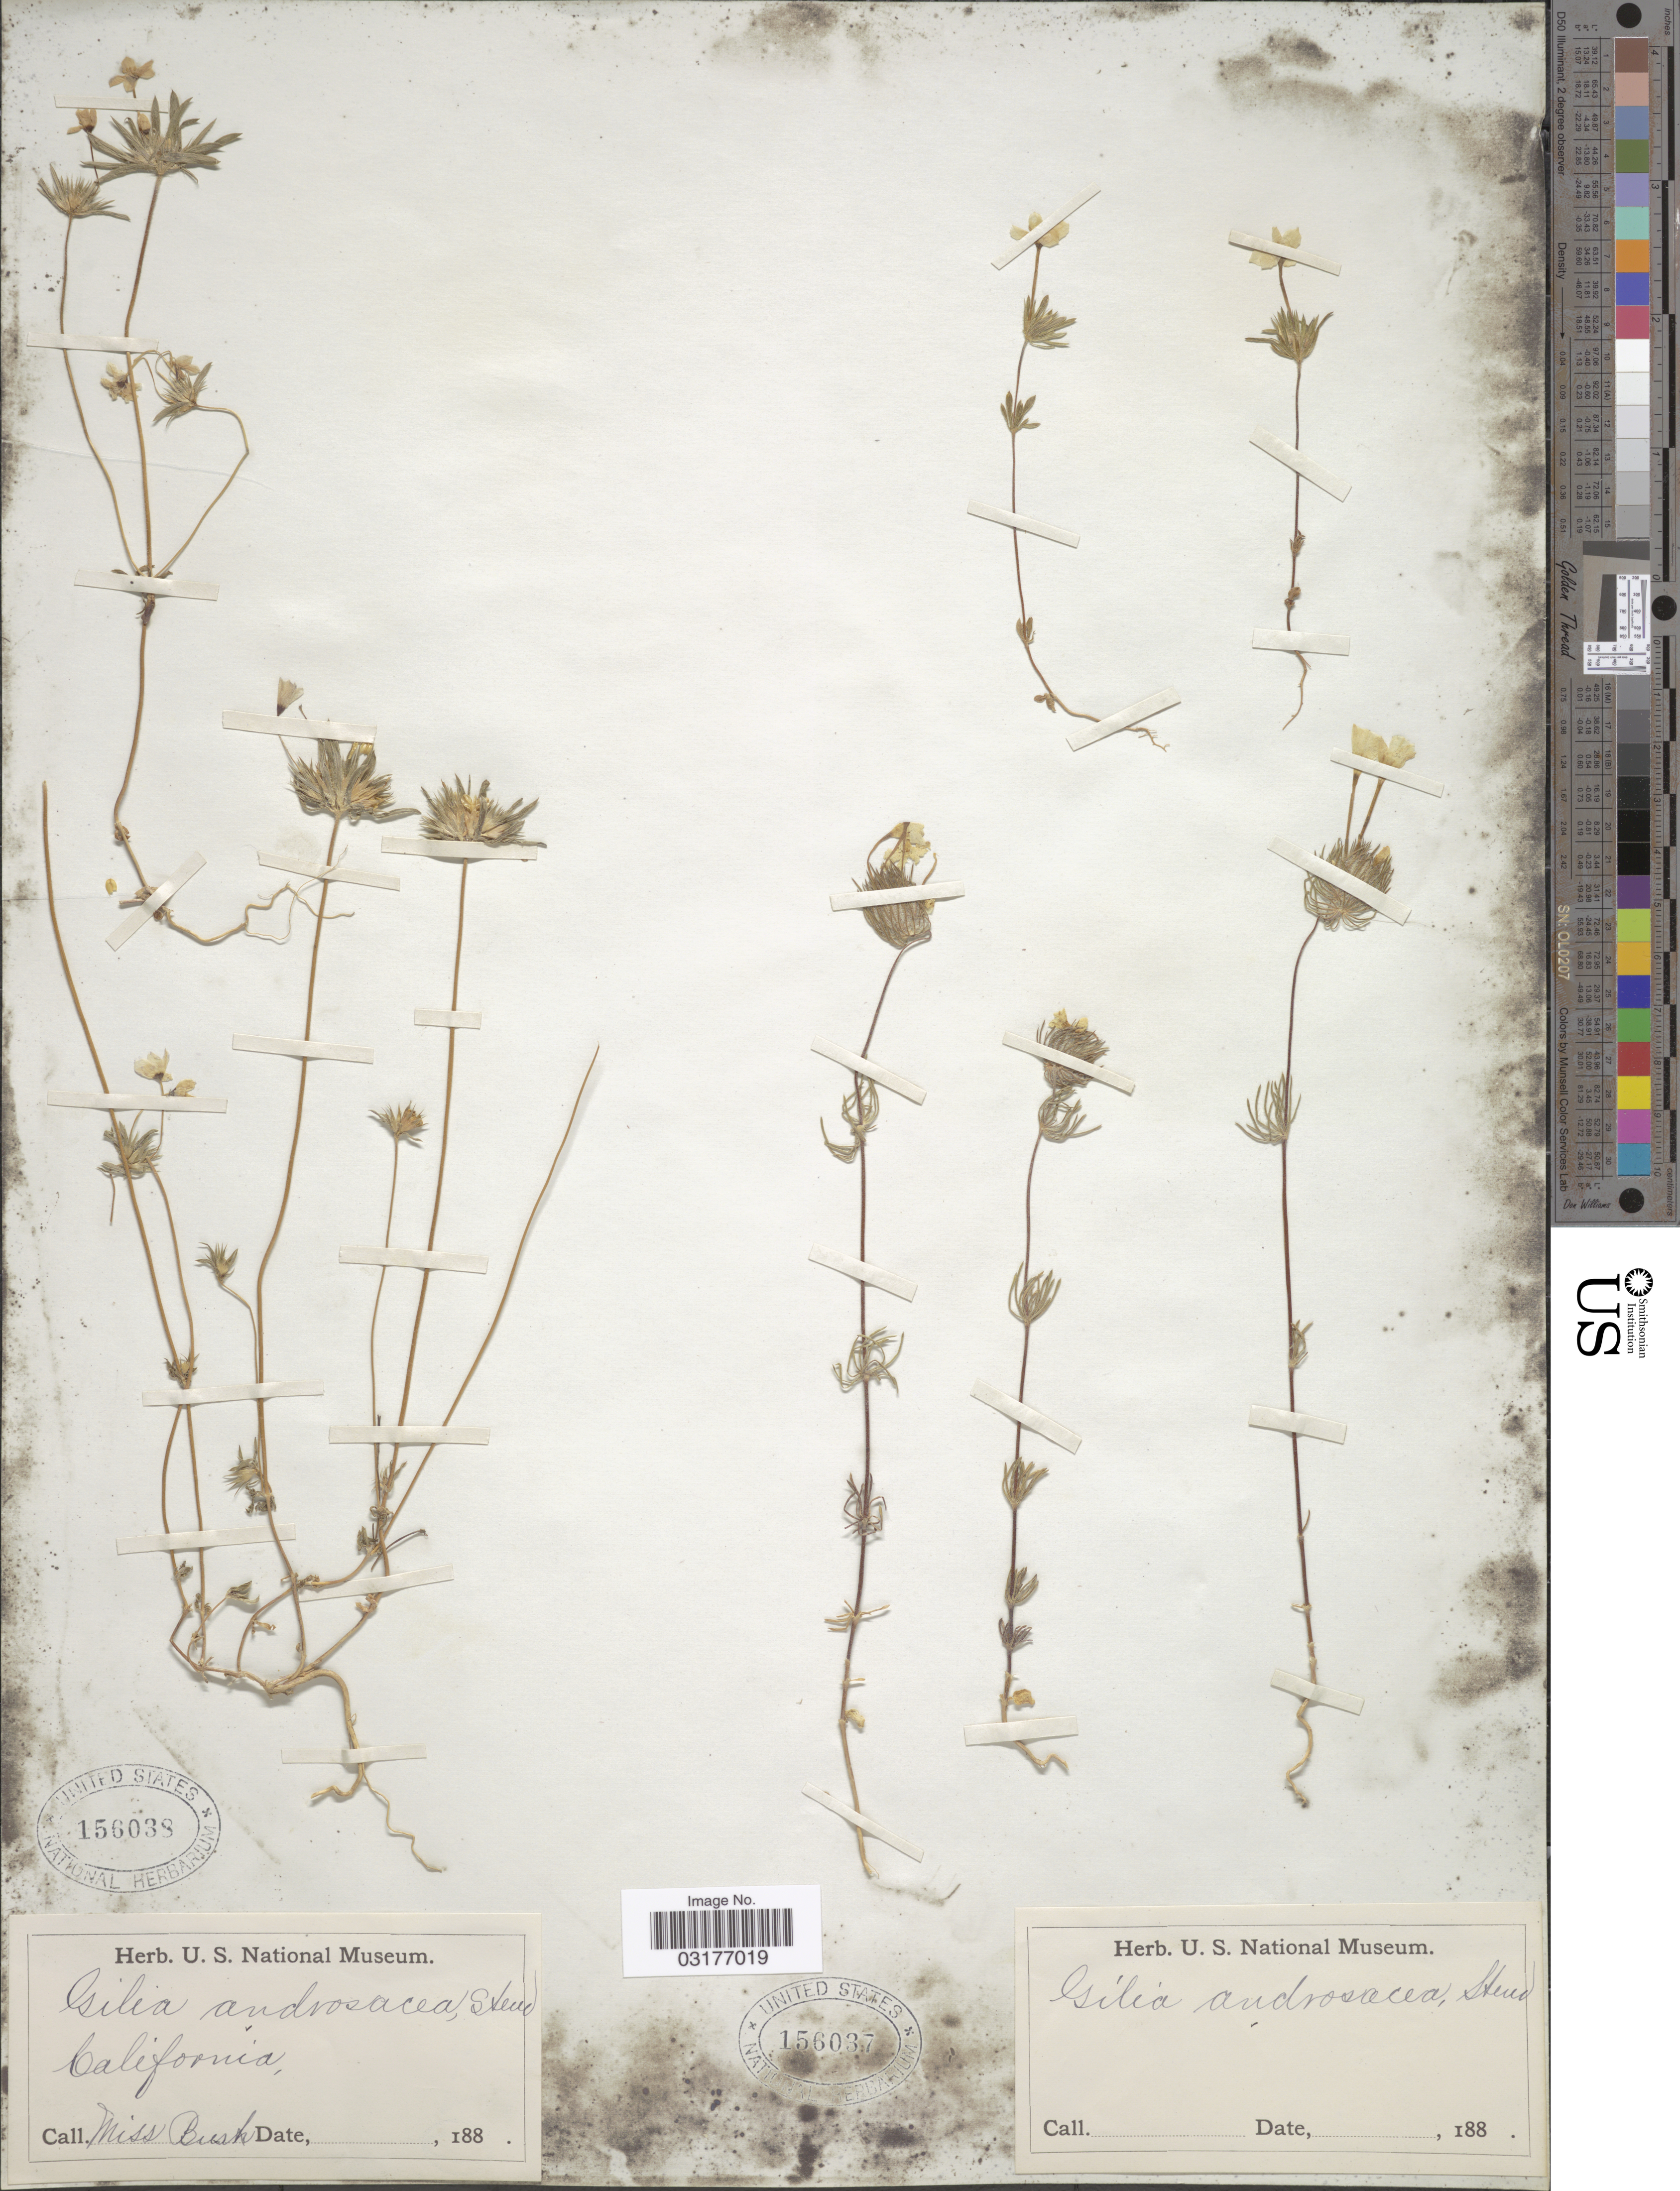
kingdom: Plantae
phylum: Tracheophyta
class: Magnoliopsida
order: Ericales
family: Polemoniaceae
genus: Leptosiphon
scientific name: Leptosiphon androsaceus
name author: Benth.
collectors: Ex herb. U. S. National Museum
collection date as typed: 188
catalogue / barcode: US 156037